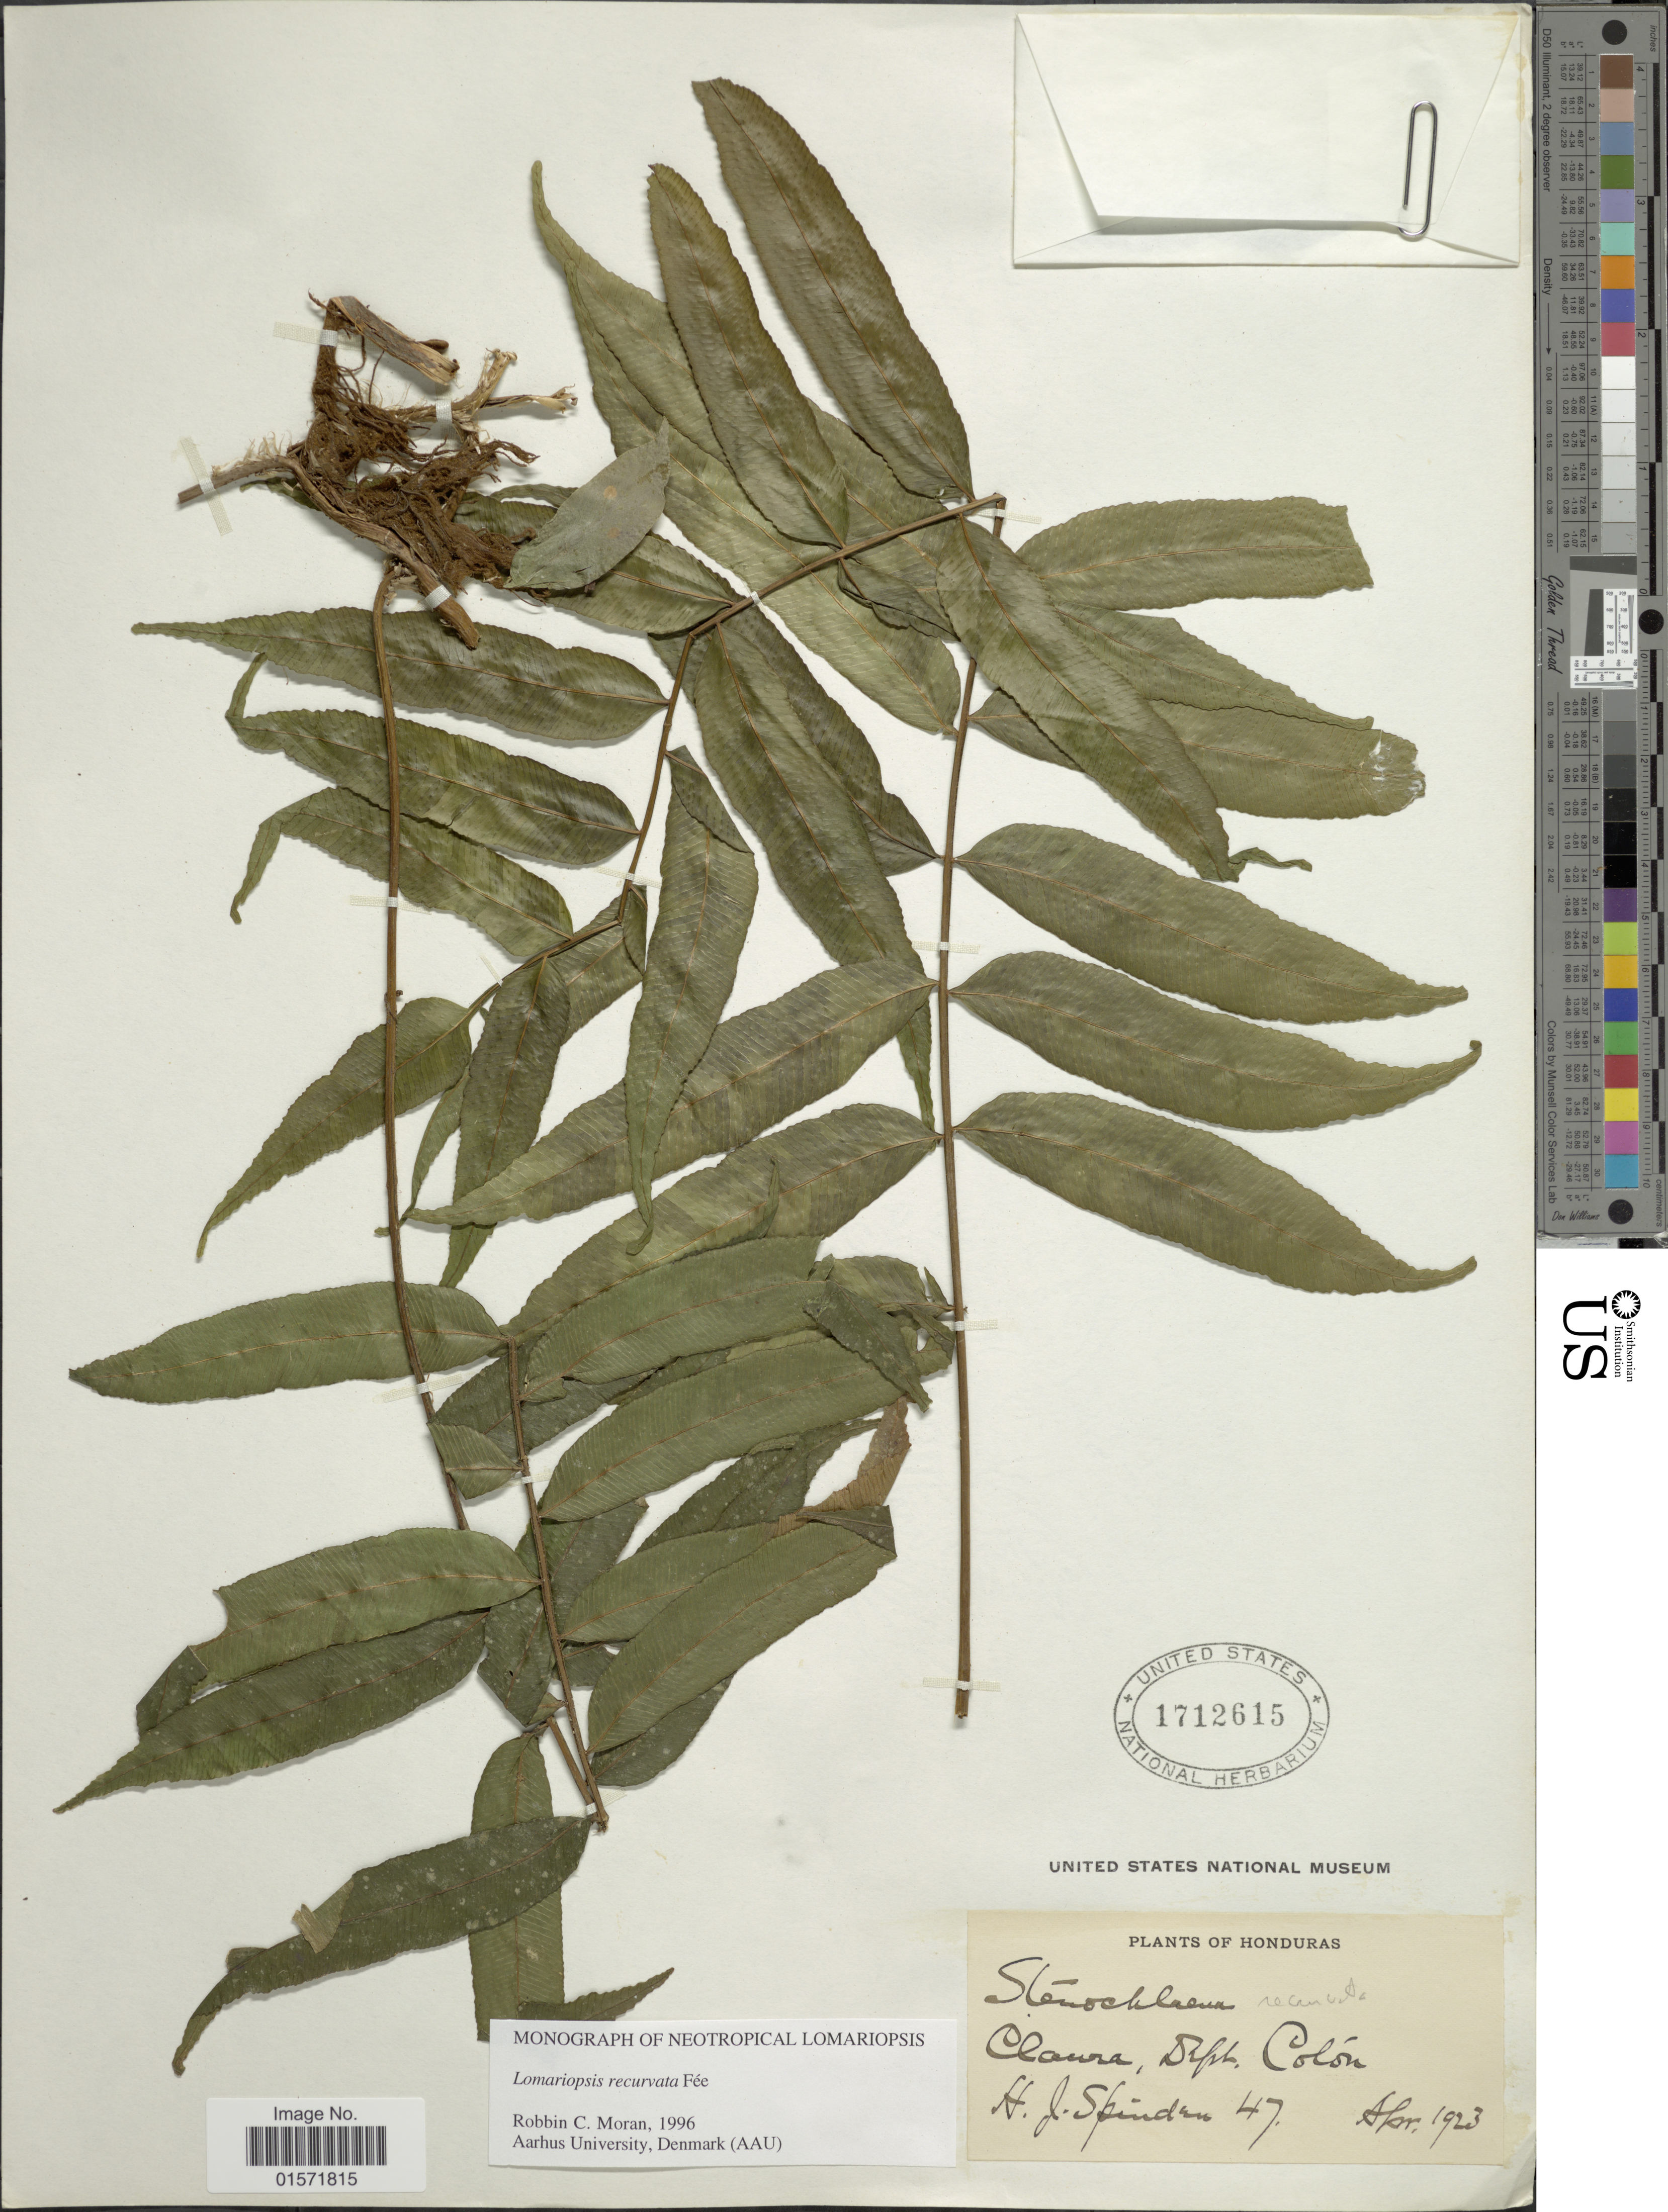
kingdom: Plantae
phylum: Tracheophyta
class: Polypodiopsida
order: Polypodiales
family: Lomariopsidaceae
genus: Lomariopsis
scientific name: Lomariopsis recurvata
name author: Fée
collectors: H. Spinden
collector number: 47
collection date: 1923-04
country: Honduras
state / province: Colón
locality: Claura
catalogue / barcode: US 1712615